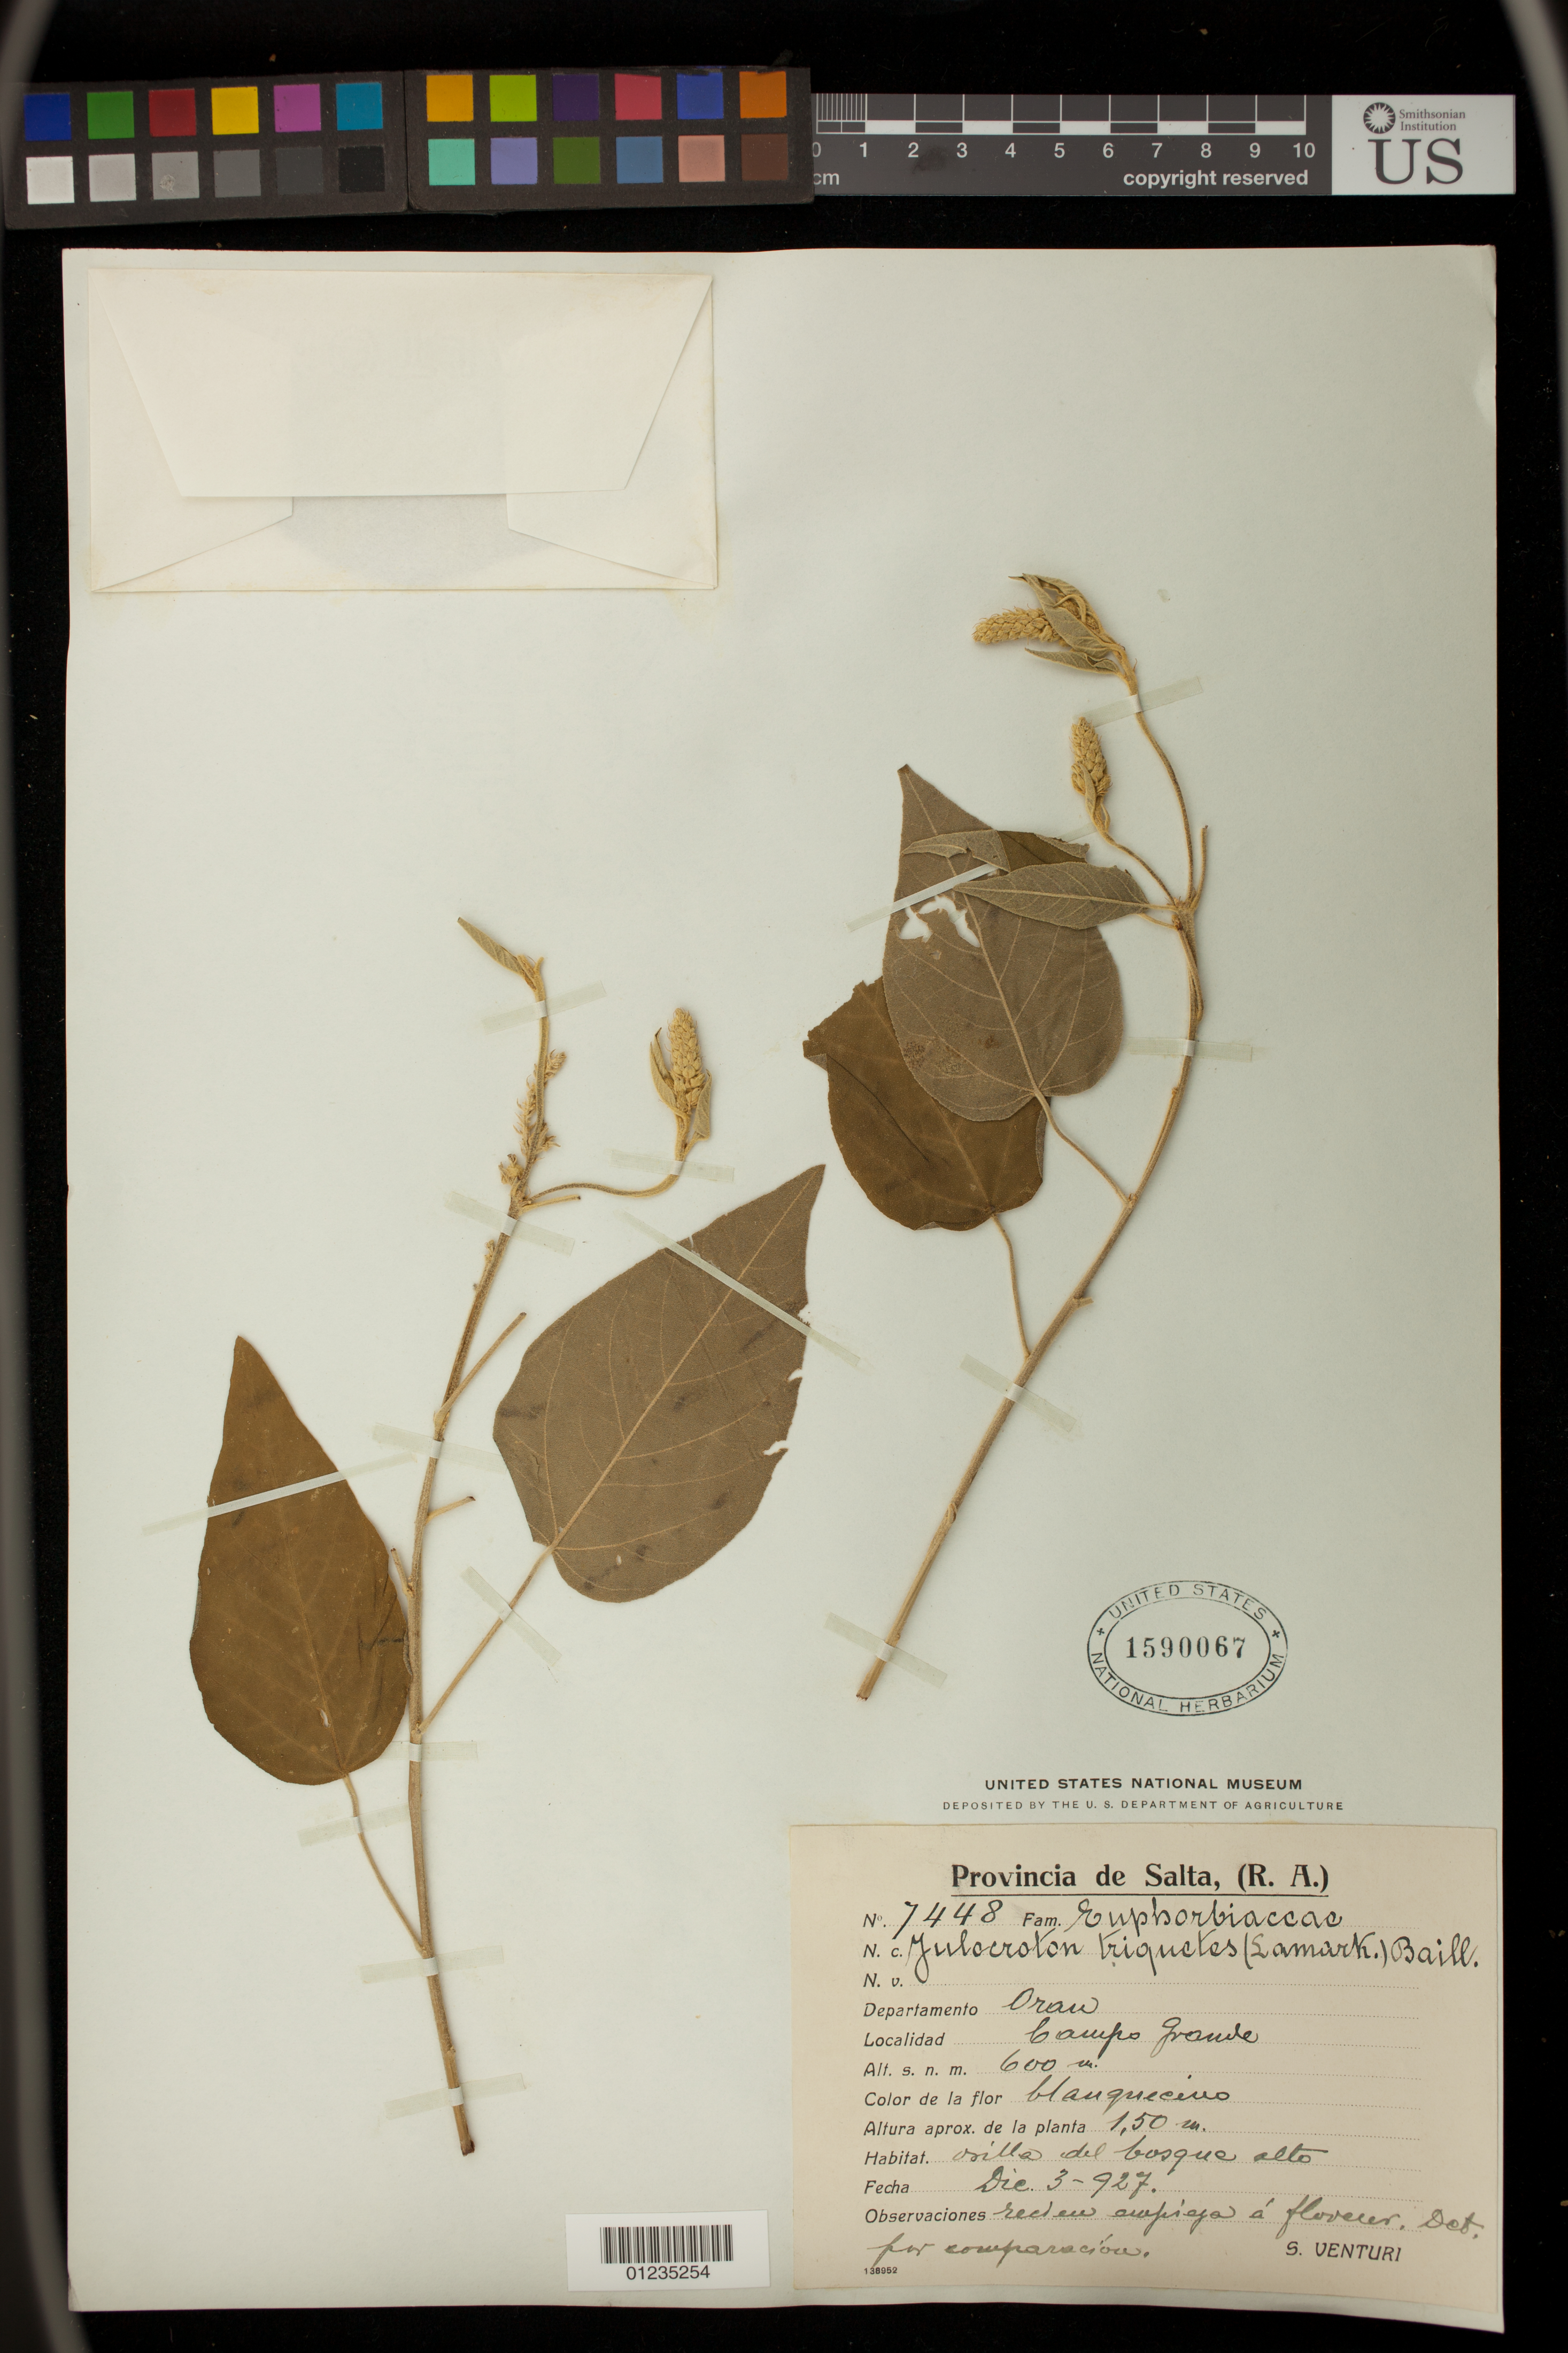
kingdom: Plantae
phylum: Tracheophyta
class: Magnoliopsida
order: Malpighiales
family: Euphorbiaceae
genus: Julocroton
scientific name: Julocroton triqueter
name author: (Lam.) Didr.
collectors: S. Venturi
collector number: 7448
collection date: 1927-12-03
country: Argentina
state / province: Salta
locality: Oran.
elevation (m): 600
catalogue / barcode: US 1590067